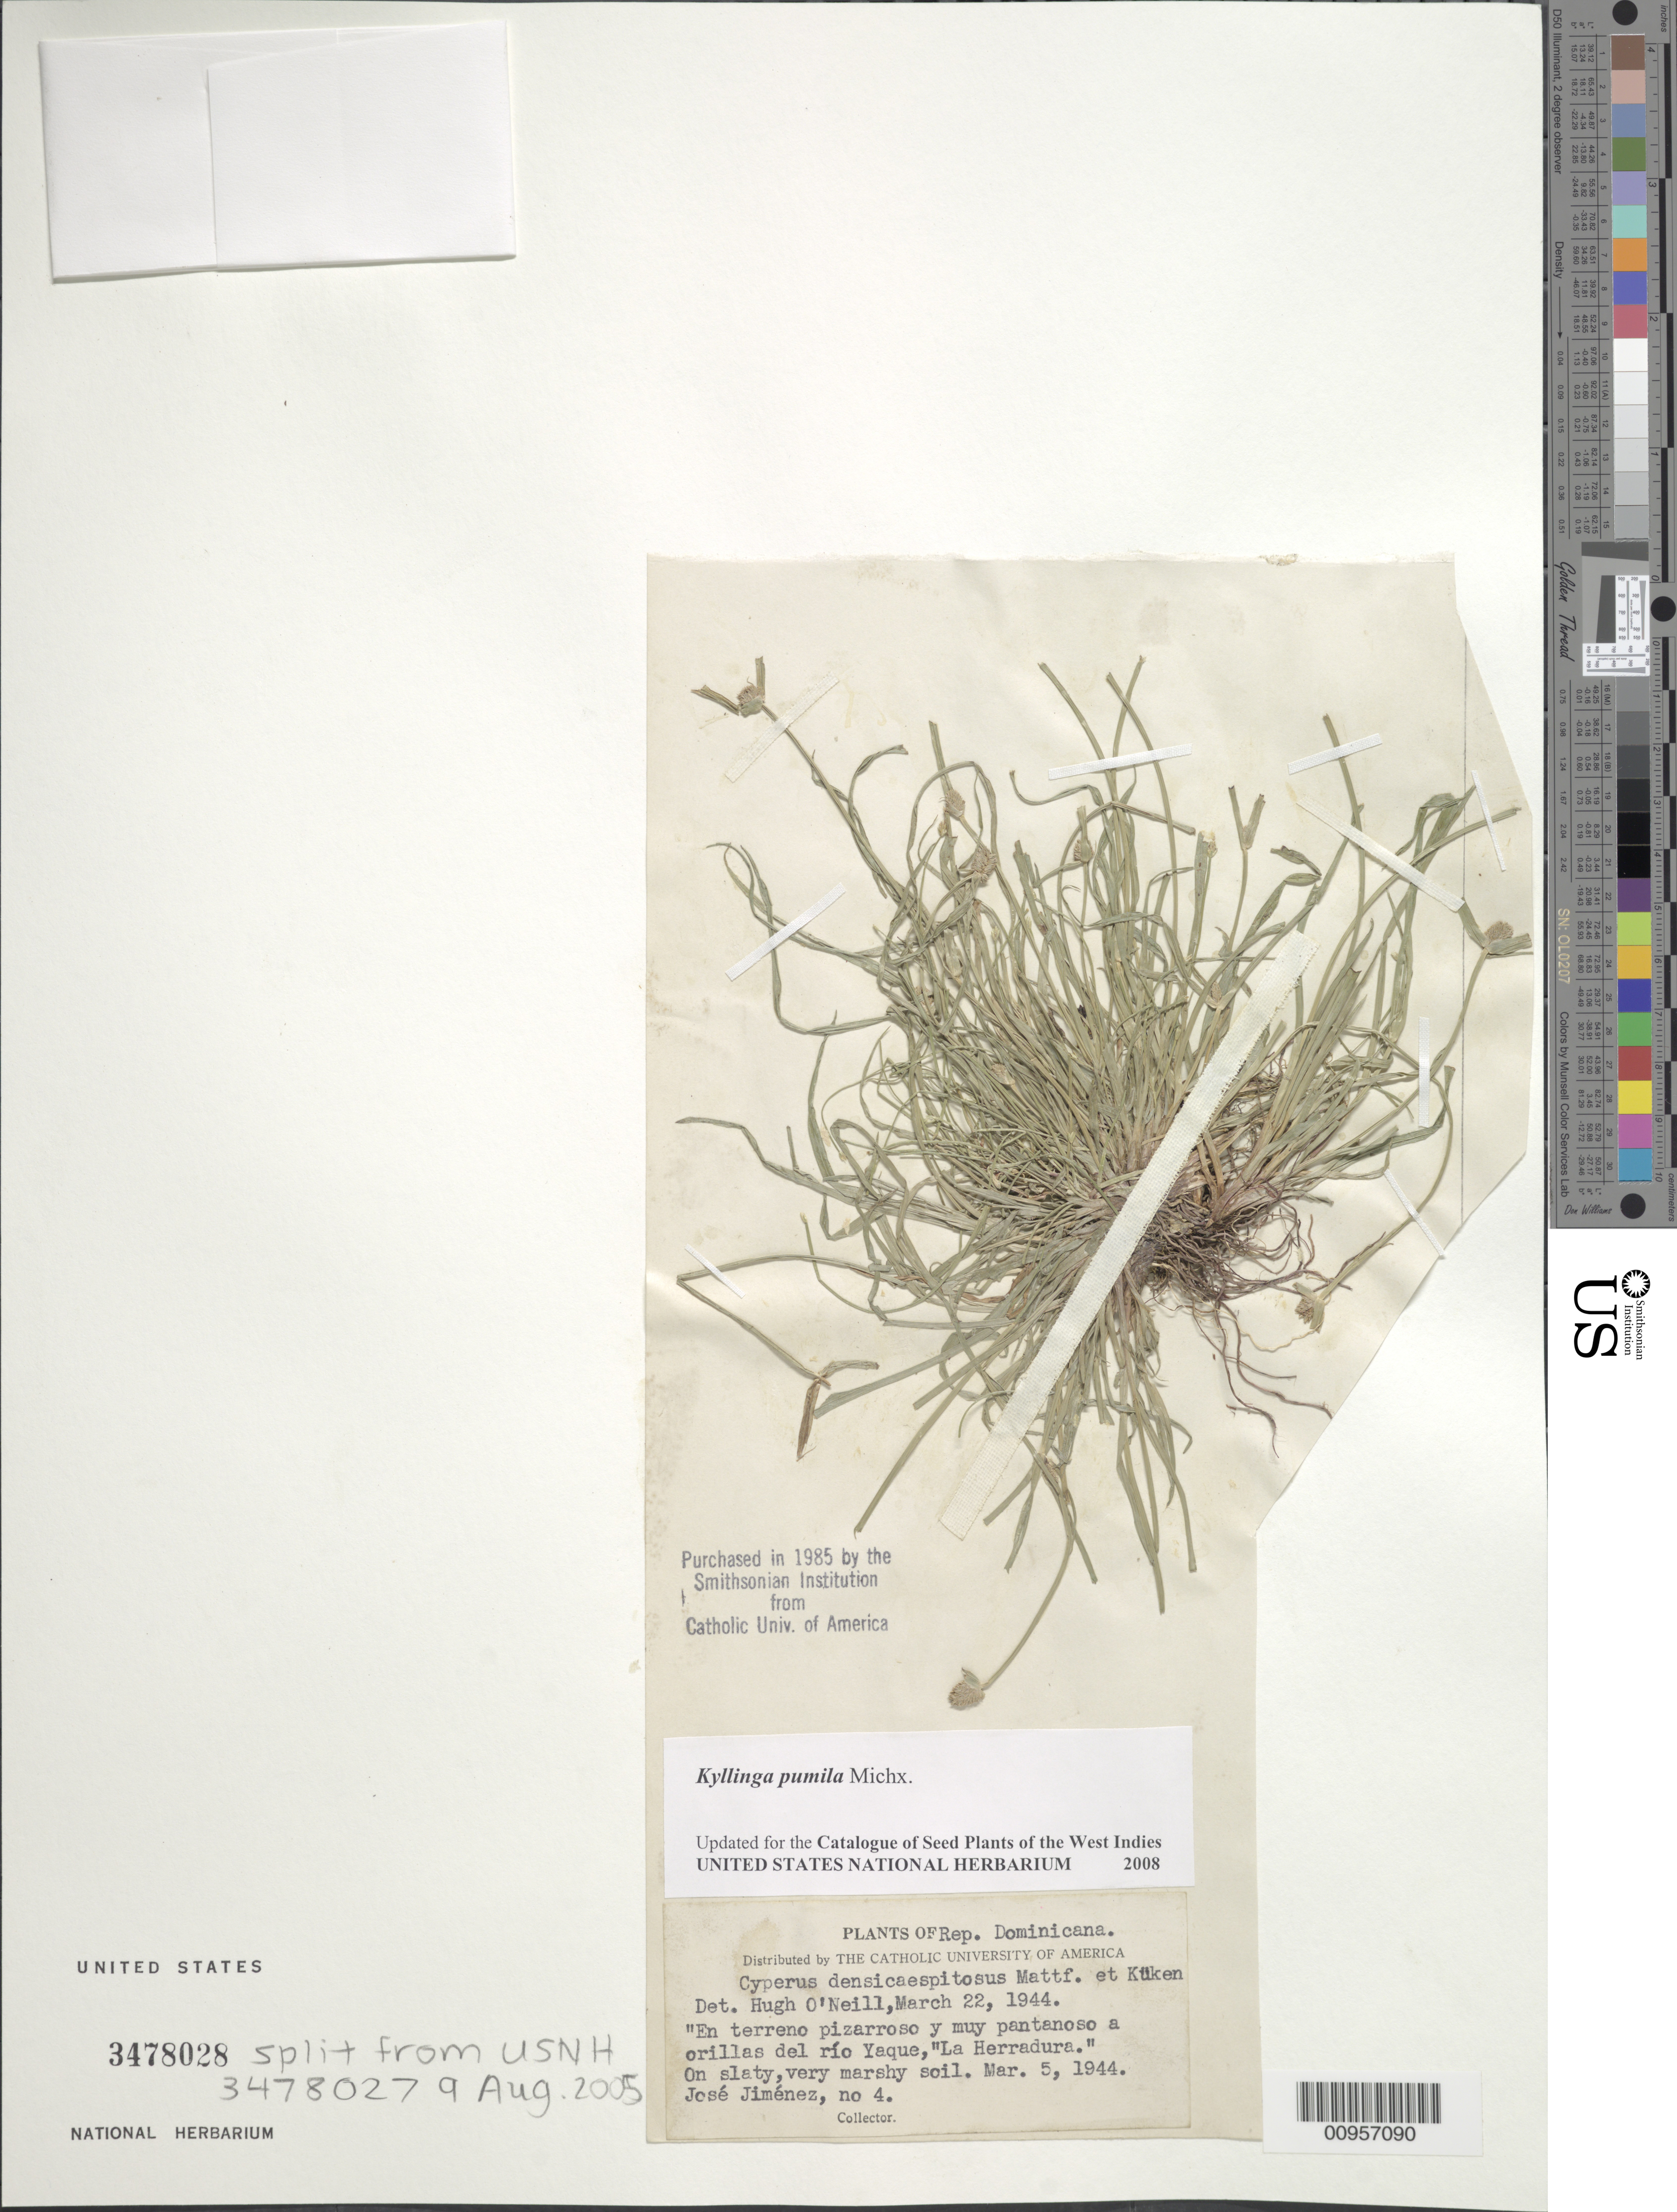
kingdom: Plantae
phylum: Tracheophyta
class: Liliopsida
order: Poales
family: Cyperaceae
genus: Cyperus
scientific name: Cyperus hortensis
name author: (Salzm. ex Steud.) Dorr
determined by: Strong, Mark T., (BOT), Smithsonian Institution - National Museum of Natural History (UNITED STATES)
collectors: J. J. Jiménez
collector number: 4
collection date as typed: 05 Mar 1944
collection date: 1944-03-05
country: Dominican Republic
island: Hispaniola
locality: A orillas del Río Yaque, "La Herradura"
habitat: En terreno pizarroso y muy pantanoso (on slaty, very marshy soil)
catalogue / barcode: US 3478028